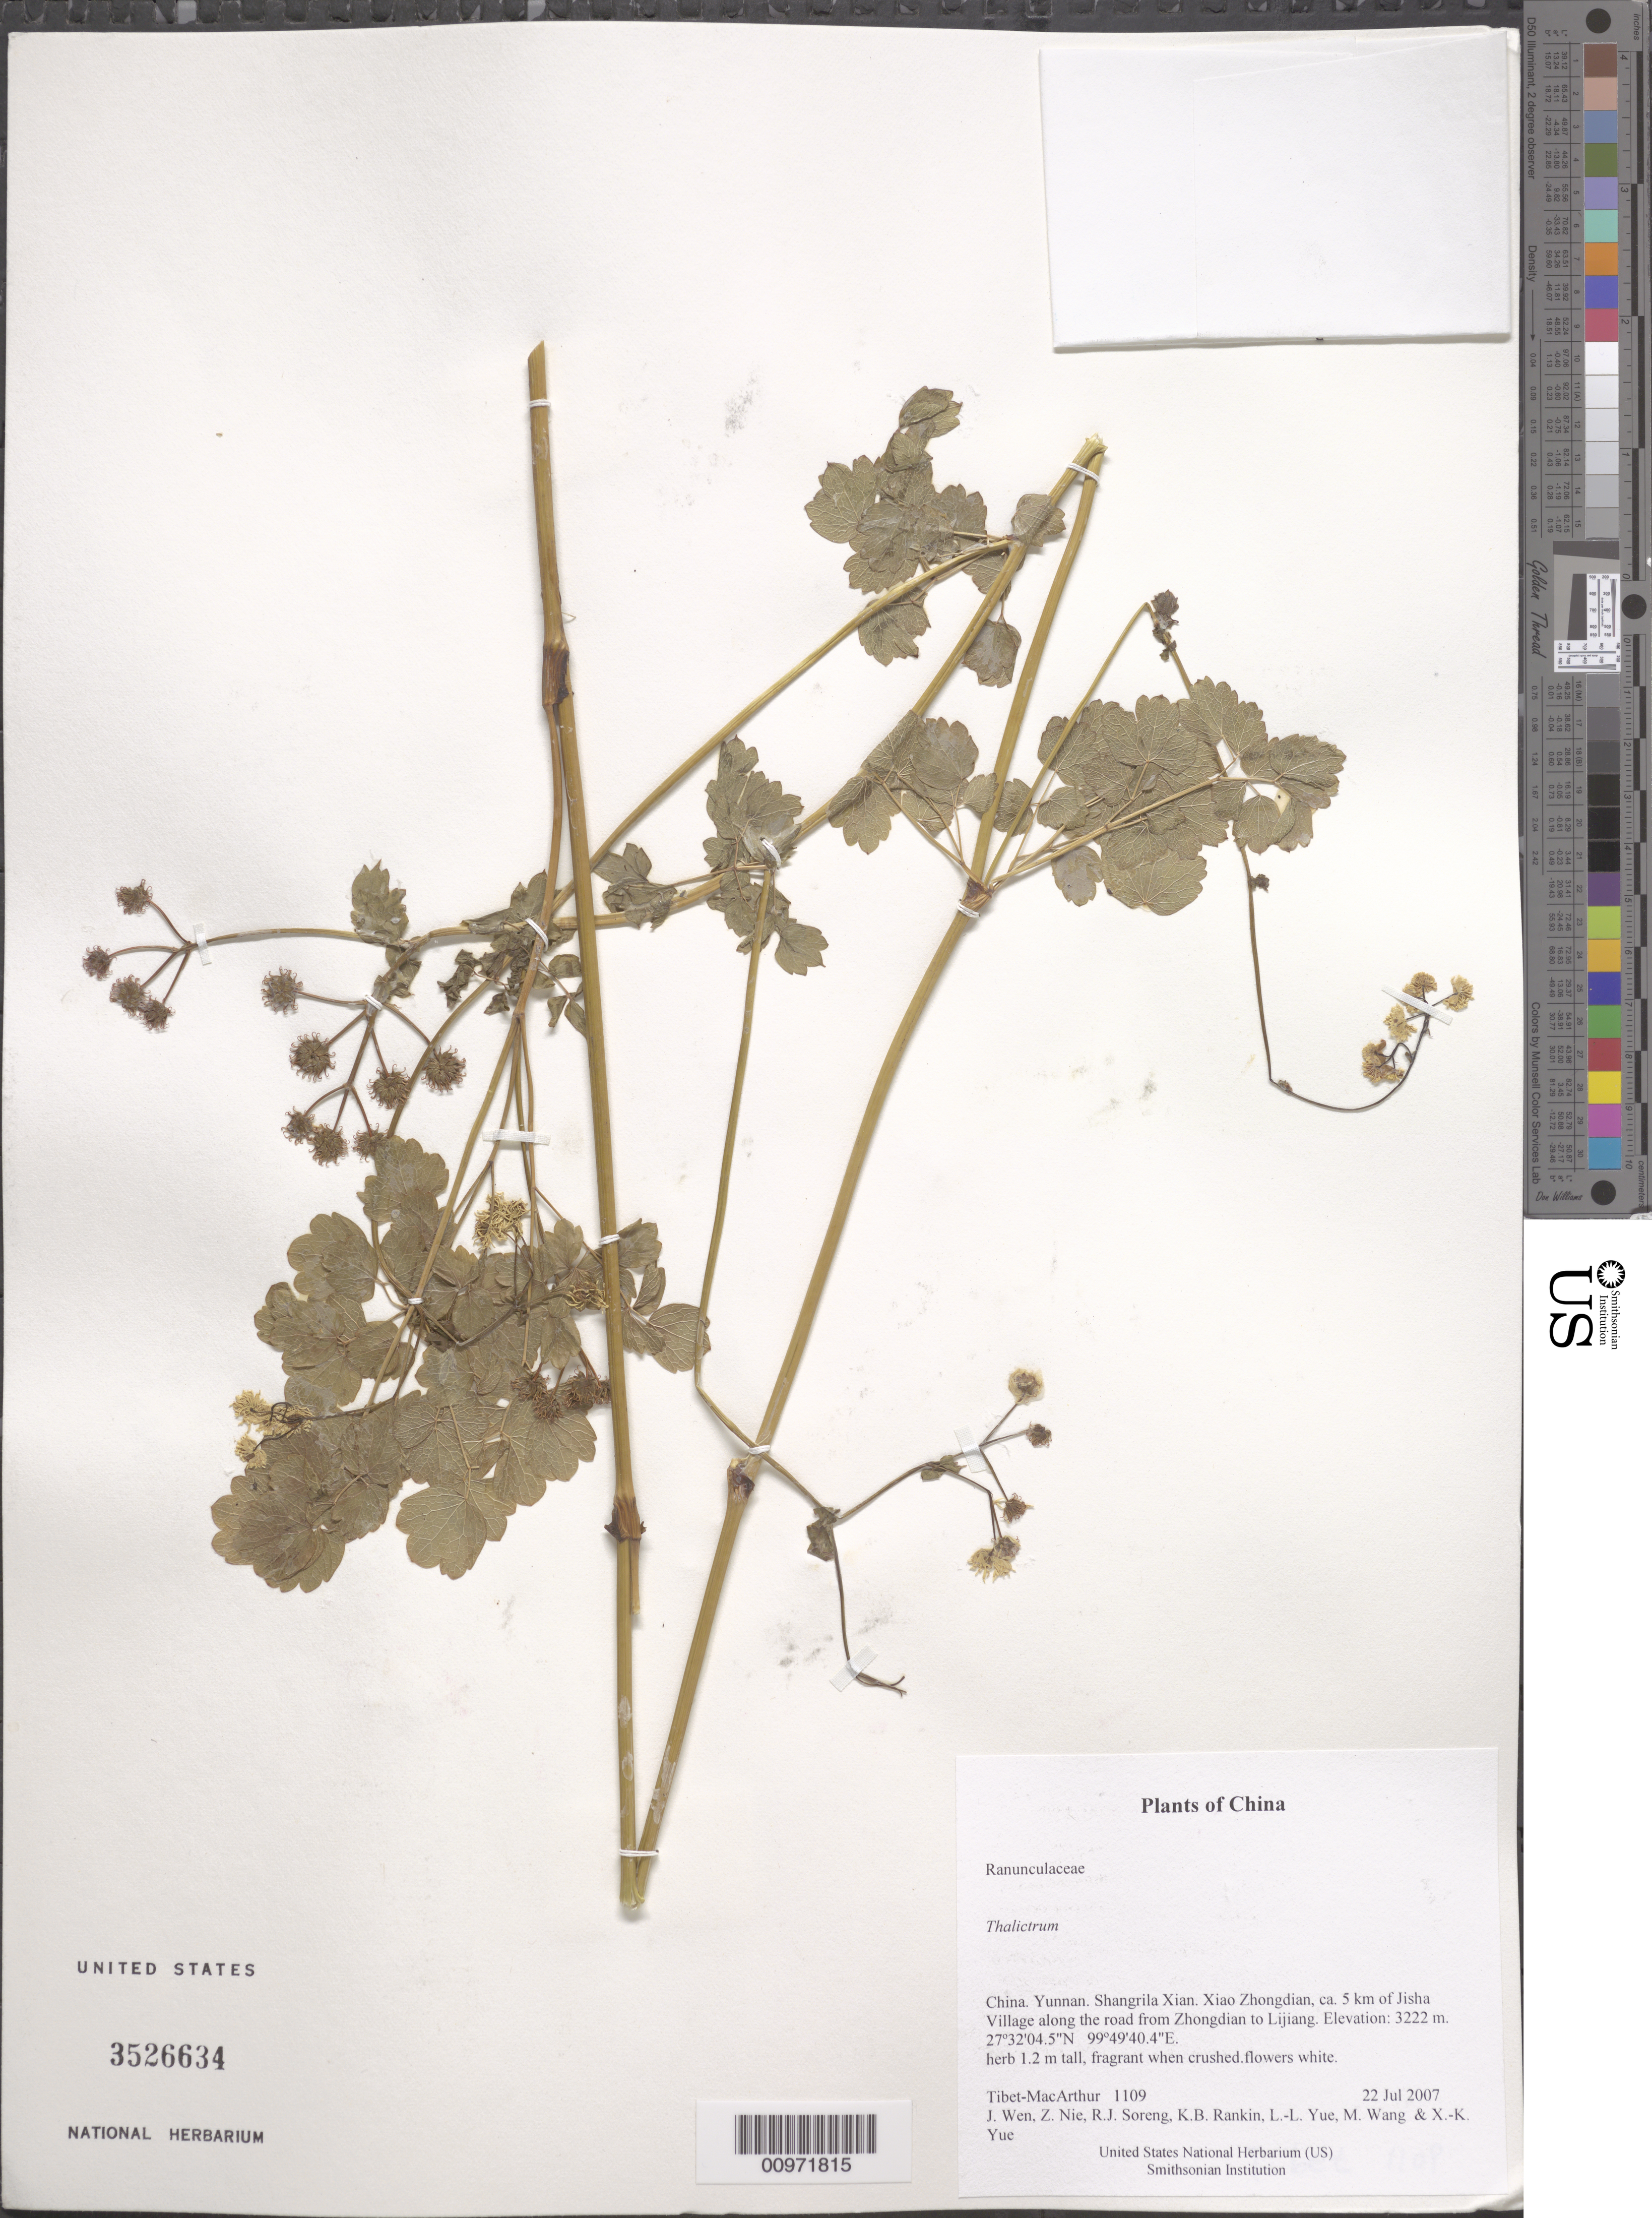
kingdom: Plantae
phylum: Tracheophyta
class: Magnoliopsida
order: Ranunculales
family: Ranunculaceae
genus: Thalictrum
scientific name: Thalictrum sp.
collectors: Tibet-MacArthur, J. Wen, Z. Nie, R. J. Soreng, K. Rankin, L. Yue, M. Wang & X. Yue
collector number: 1109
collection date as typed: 22 Jul 2007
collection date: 2007-07-22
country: China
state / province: Yunnan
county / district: Shangrila Xian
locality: Xiao Zhongdian, ca. 5 km of Jisha Village along the road from Zhongdian to Lijiang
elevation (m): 3222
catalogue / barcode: US 3526634